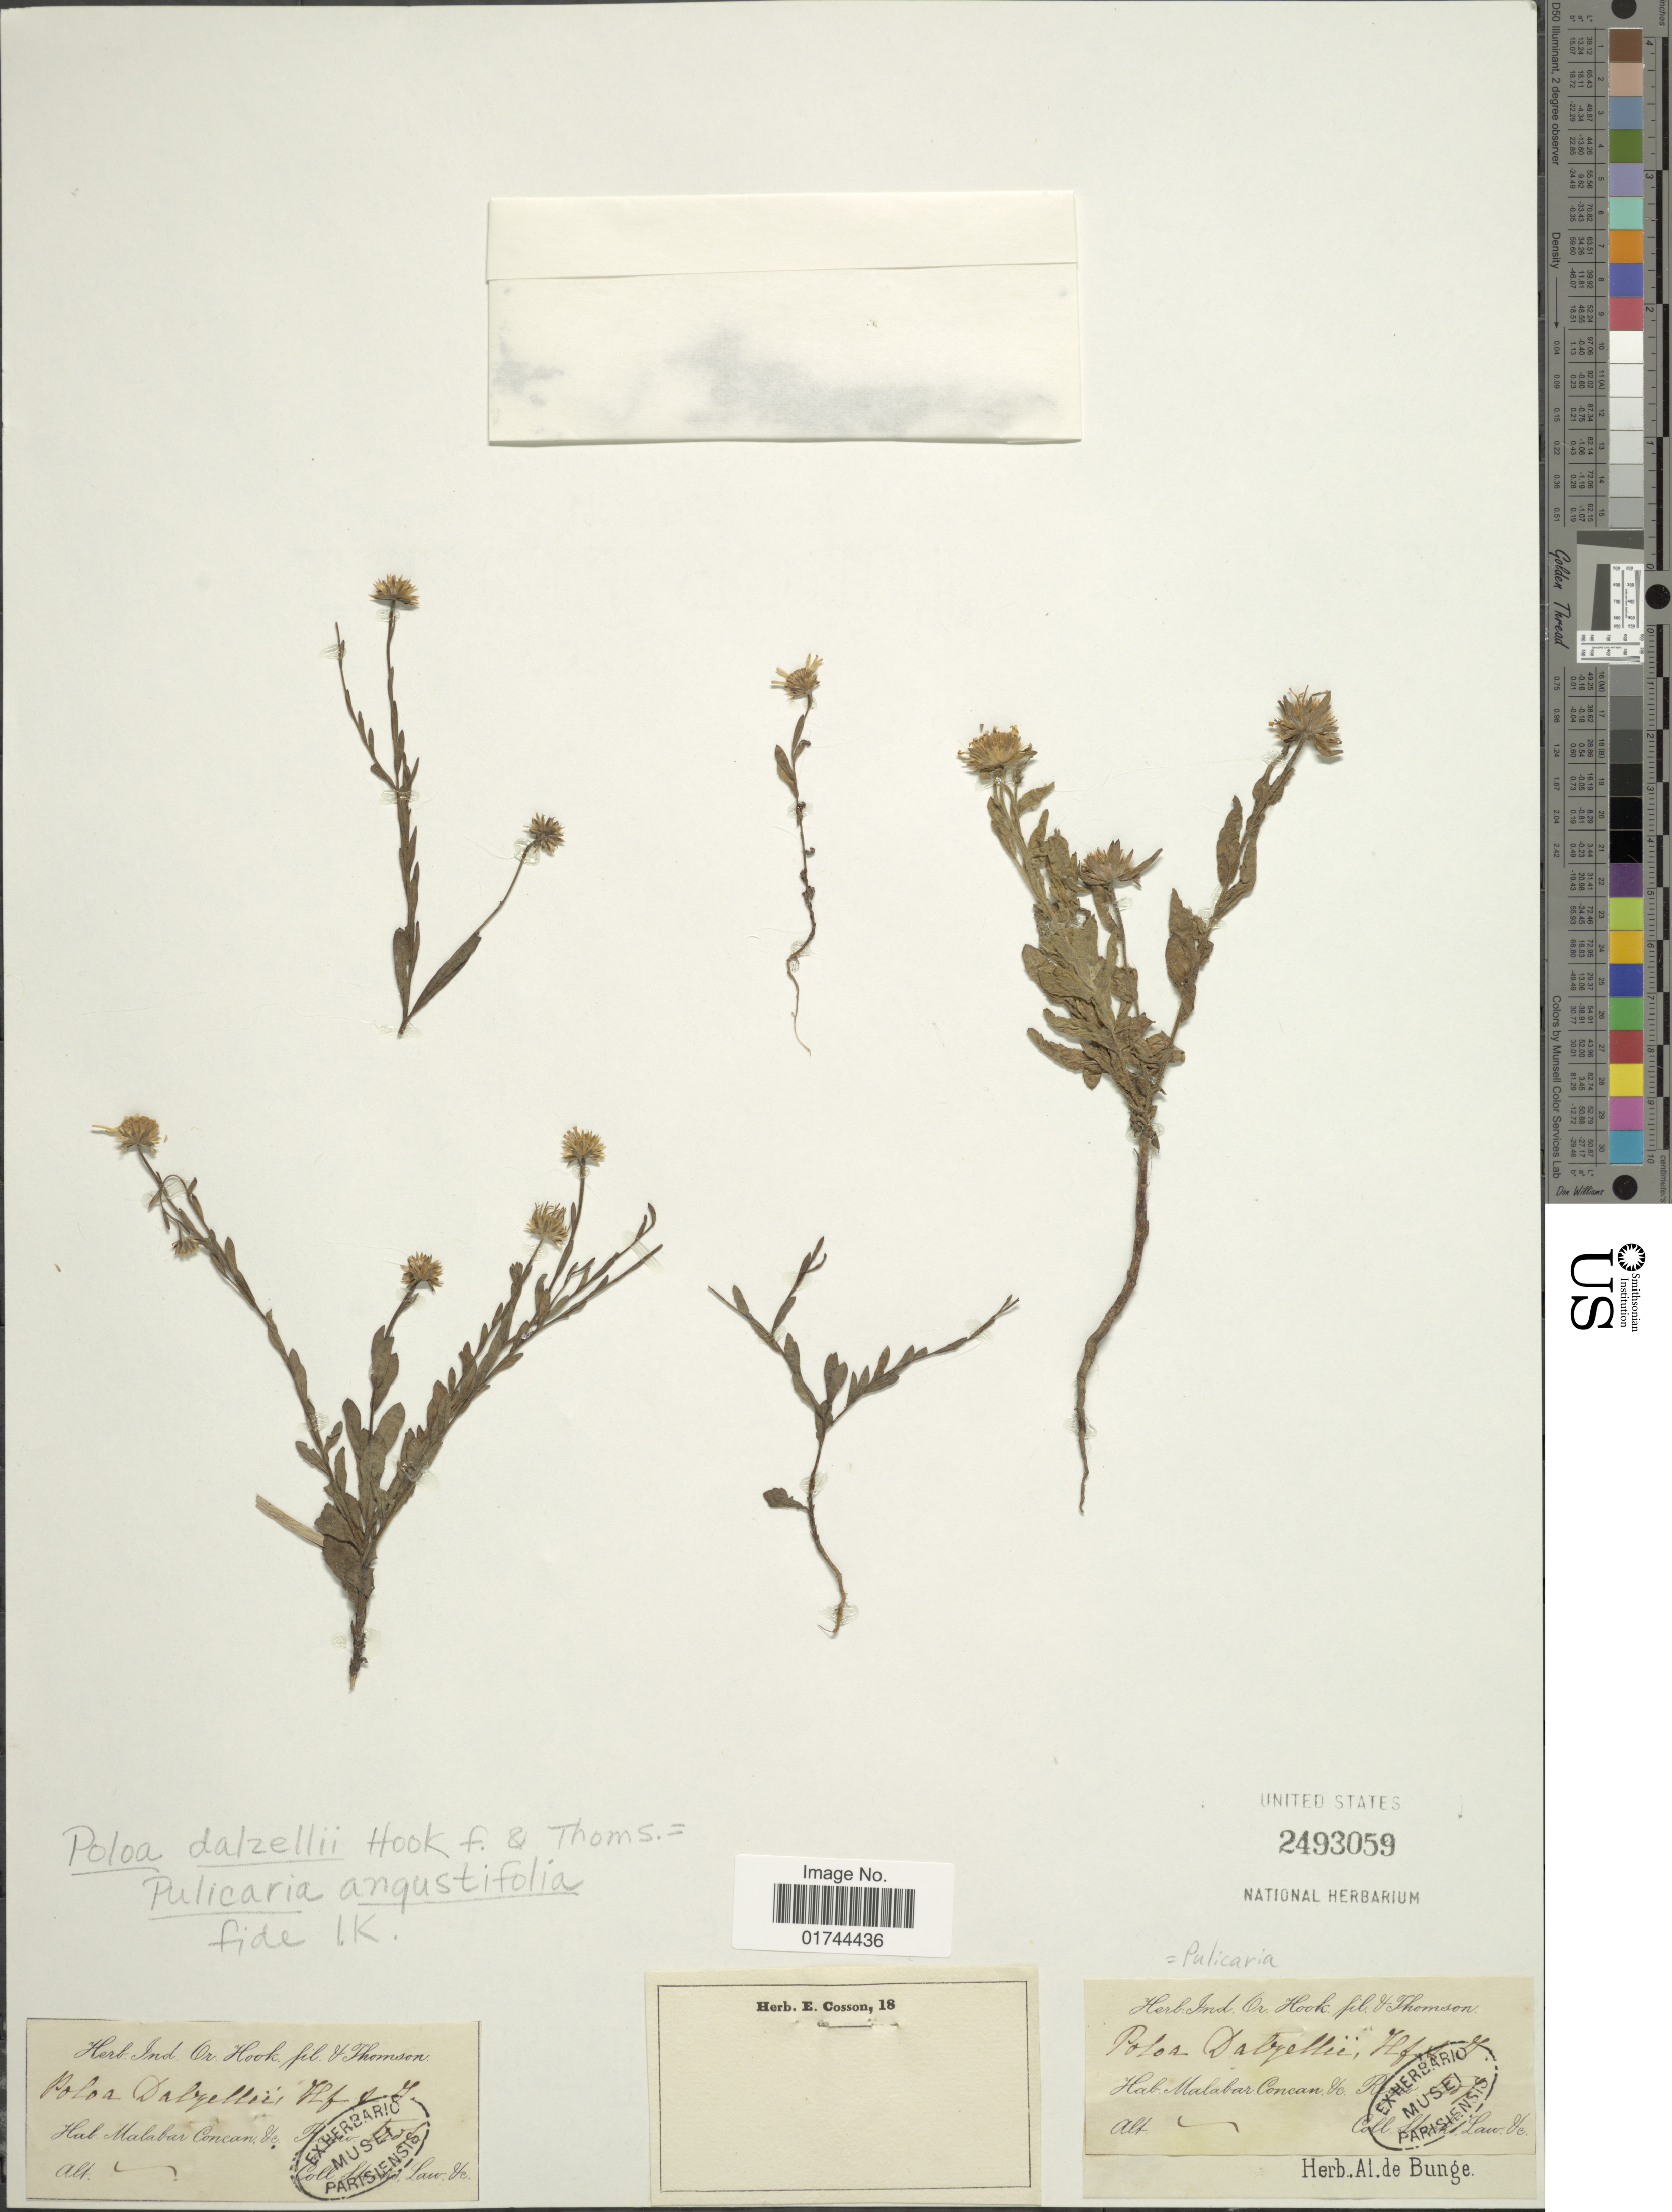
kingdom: Plantae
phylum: Tracheophyta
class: Magnoliopsida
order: Asterales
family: Asteraceae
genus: Pulicaria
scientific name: Pulicaria angustifolia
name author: DC.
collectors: Stocks, -- & -. Law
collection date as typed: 18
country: India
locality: Malabar Concan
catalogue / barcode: US 2493059